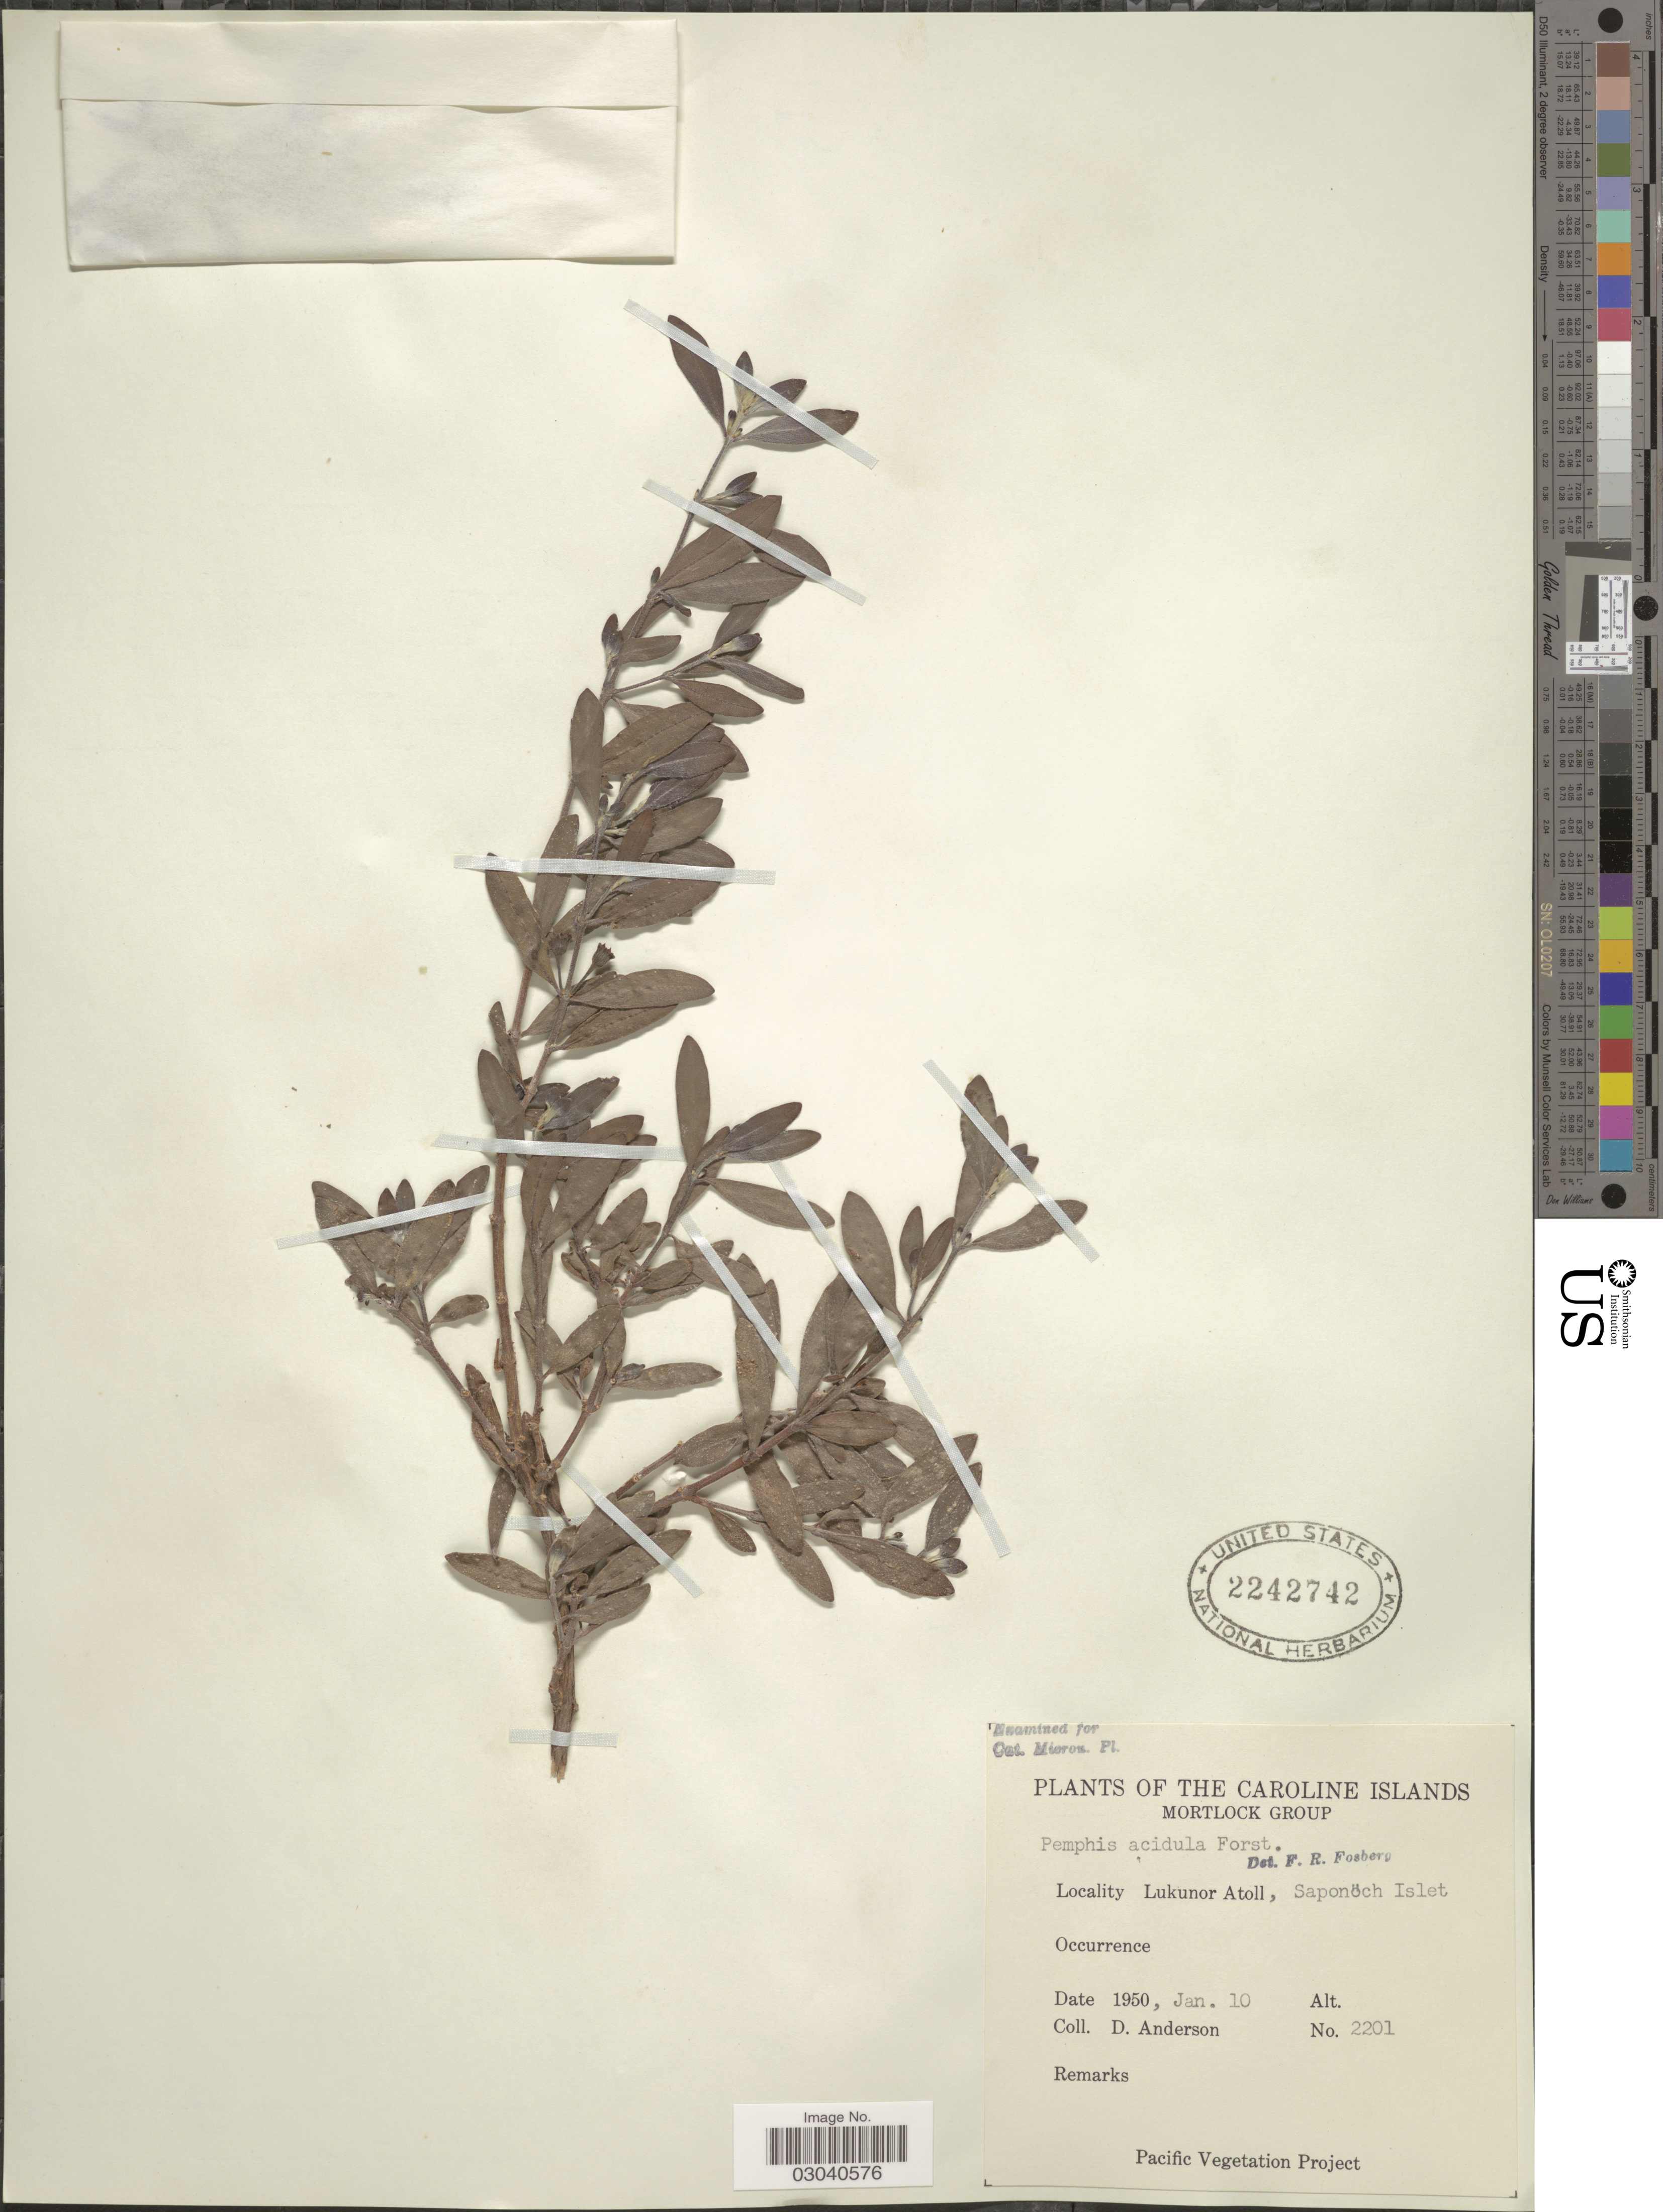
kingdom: Plantae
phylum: Tracheophyta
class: Magnoliopsida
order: Myrtales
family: Lythraceae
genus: Pemphis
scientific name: Pemphis acidula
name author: J.R. Forst. & G. Forst.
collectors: D. Anderson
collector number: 2201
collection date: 1950-01-10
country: Micronesia, Federated States of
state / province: Truk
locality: The Caroline Islands. Mortlock Group. Lukunor Atoll, Saponöch Islet.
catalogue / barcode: US 2242742